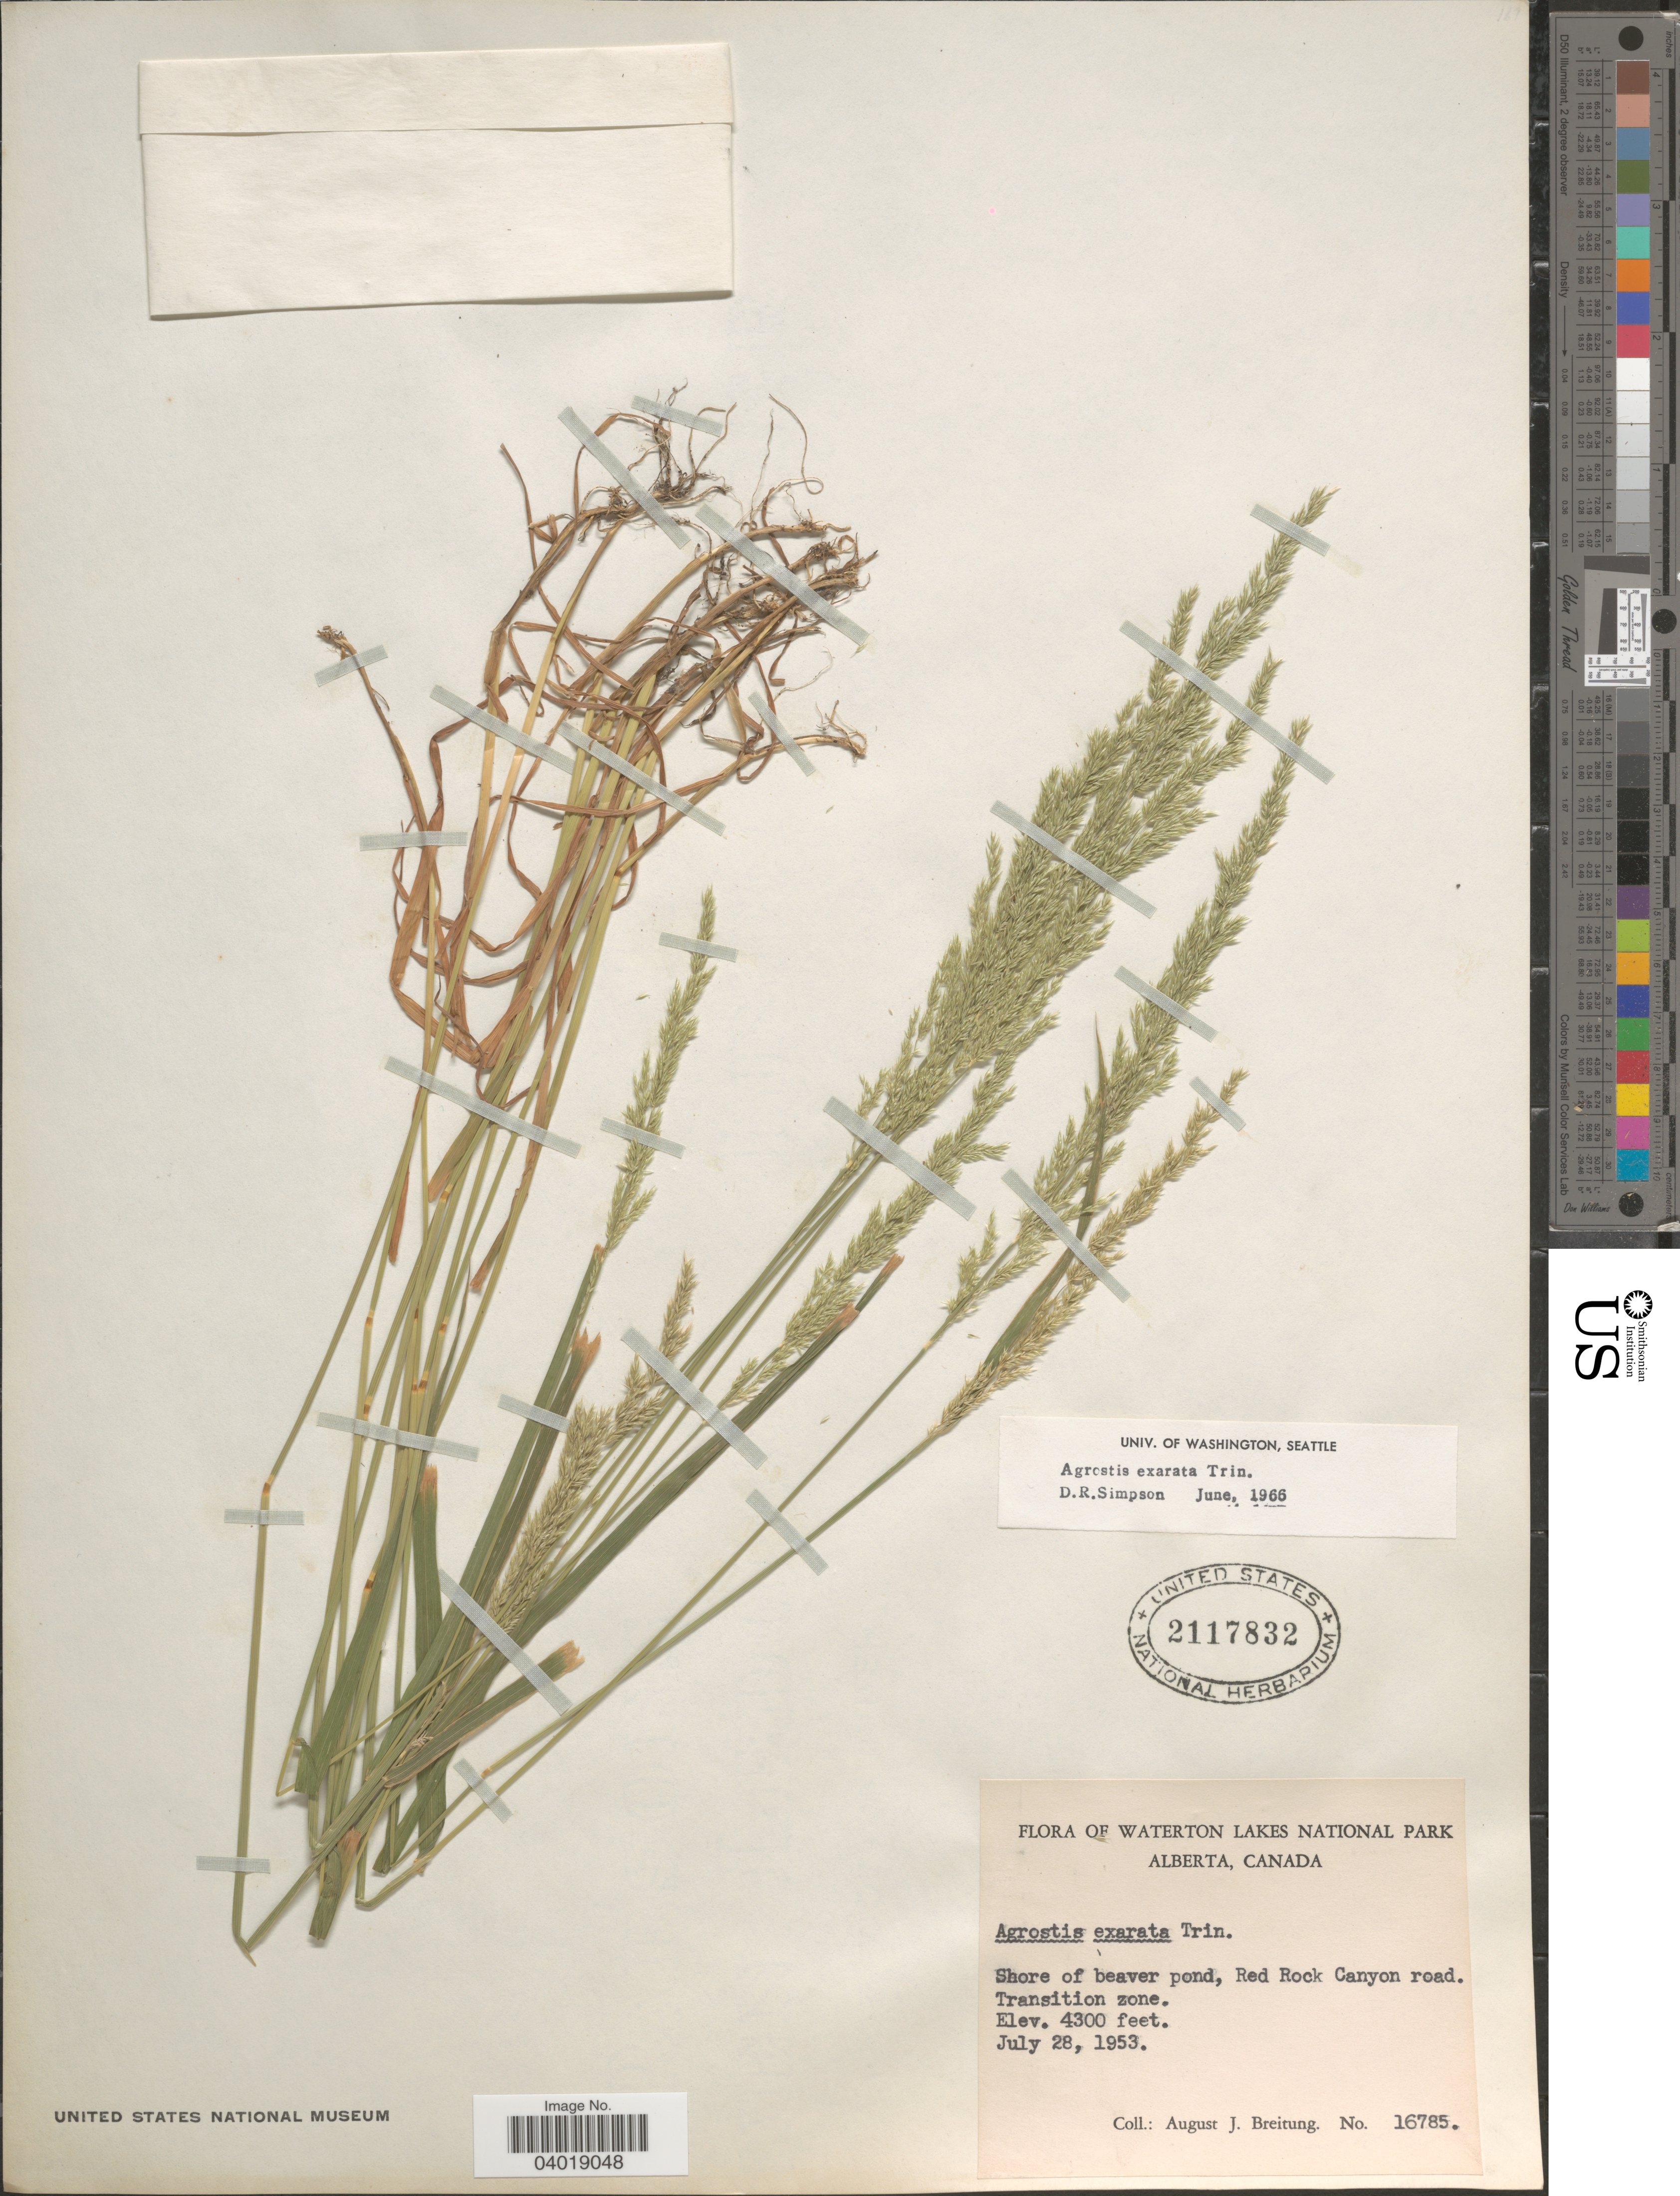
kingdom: Plantae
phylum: Tracheophyta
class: Liliopsida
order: Poales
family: Poaceae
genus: Agrostis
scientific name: Agrostis exarata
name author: Trin.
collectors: A. Breitung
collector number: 16785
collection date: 1953-07-28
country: Canada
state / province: Alberta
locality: Waterton Lakes National Park. Shore of beaver pond, Red Rock Canyon road. Transition zone.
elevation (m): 1311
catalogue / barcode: US 2117832